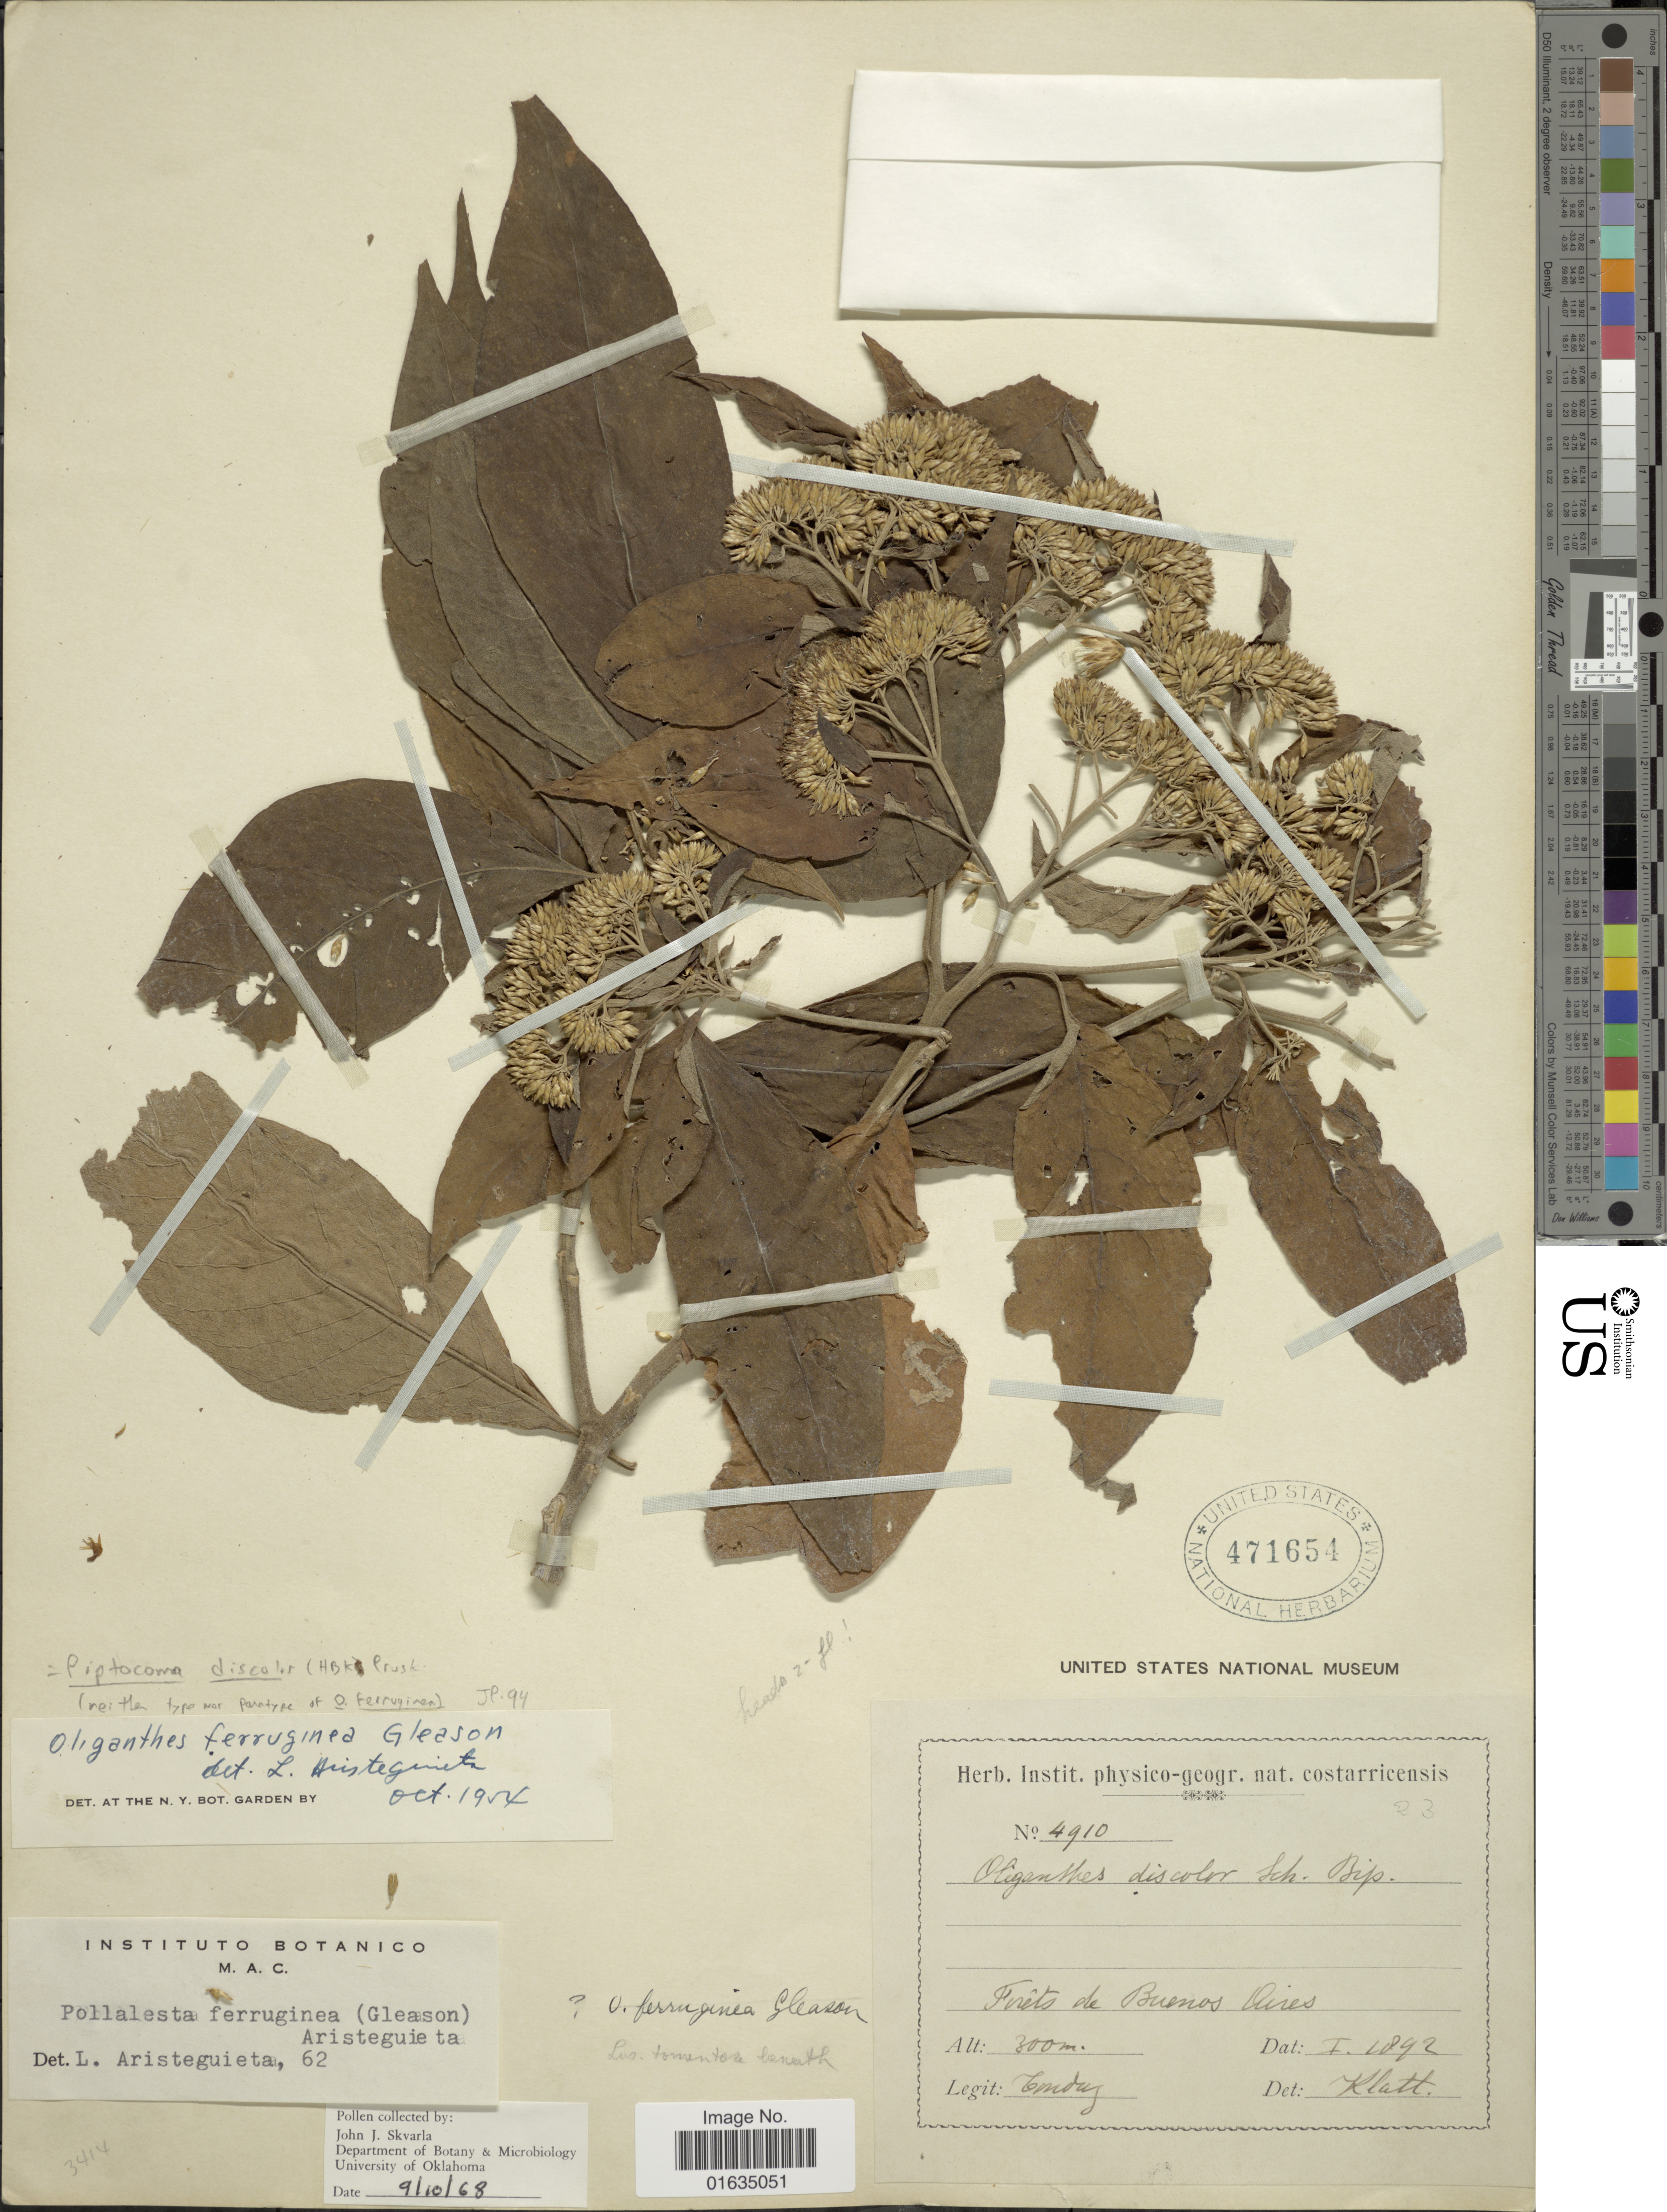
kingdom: Plantae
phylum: Tracheophyta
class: Magnoliopsida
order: Asterales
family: Asteraceae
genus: Pollalesta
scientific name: Pollalesta discolor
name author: (Kunth) Aristeg.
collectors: A. Tonduz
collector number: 4910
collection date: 1892-01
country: Costa Rica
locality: Forets de Buenos Aires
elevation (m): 300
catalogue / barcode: US 471654